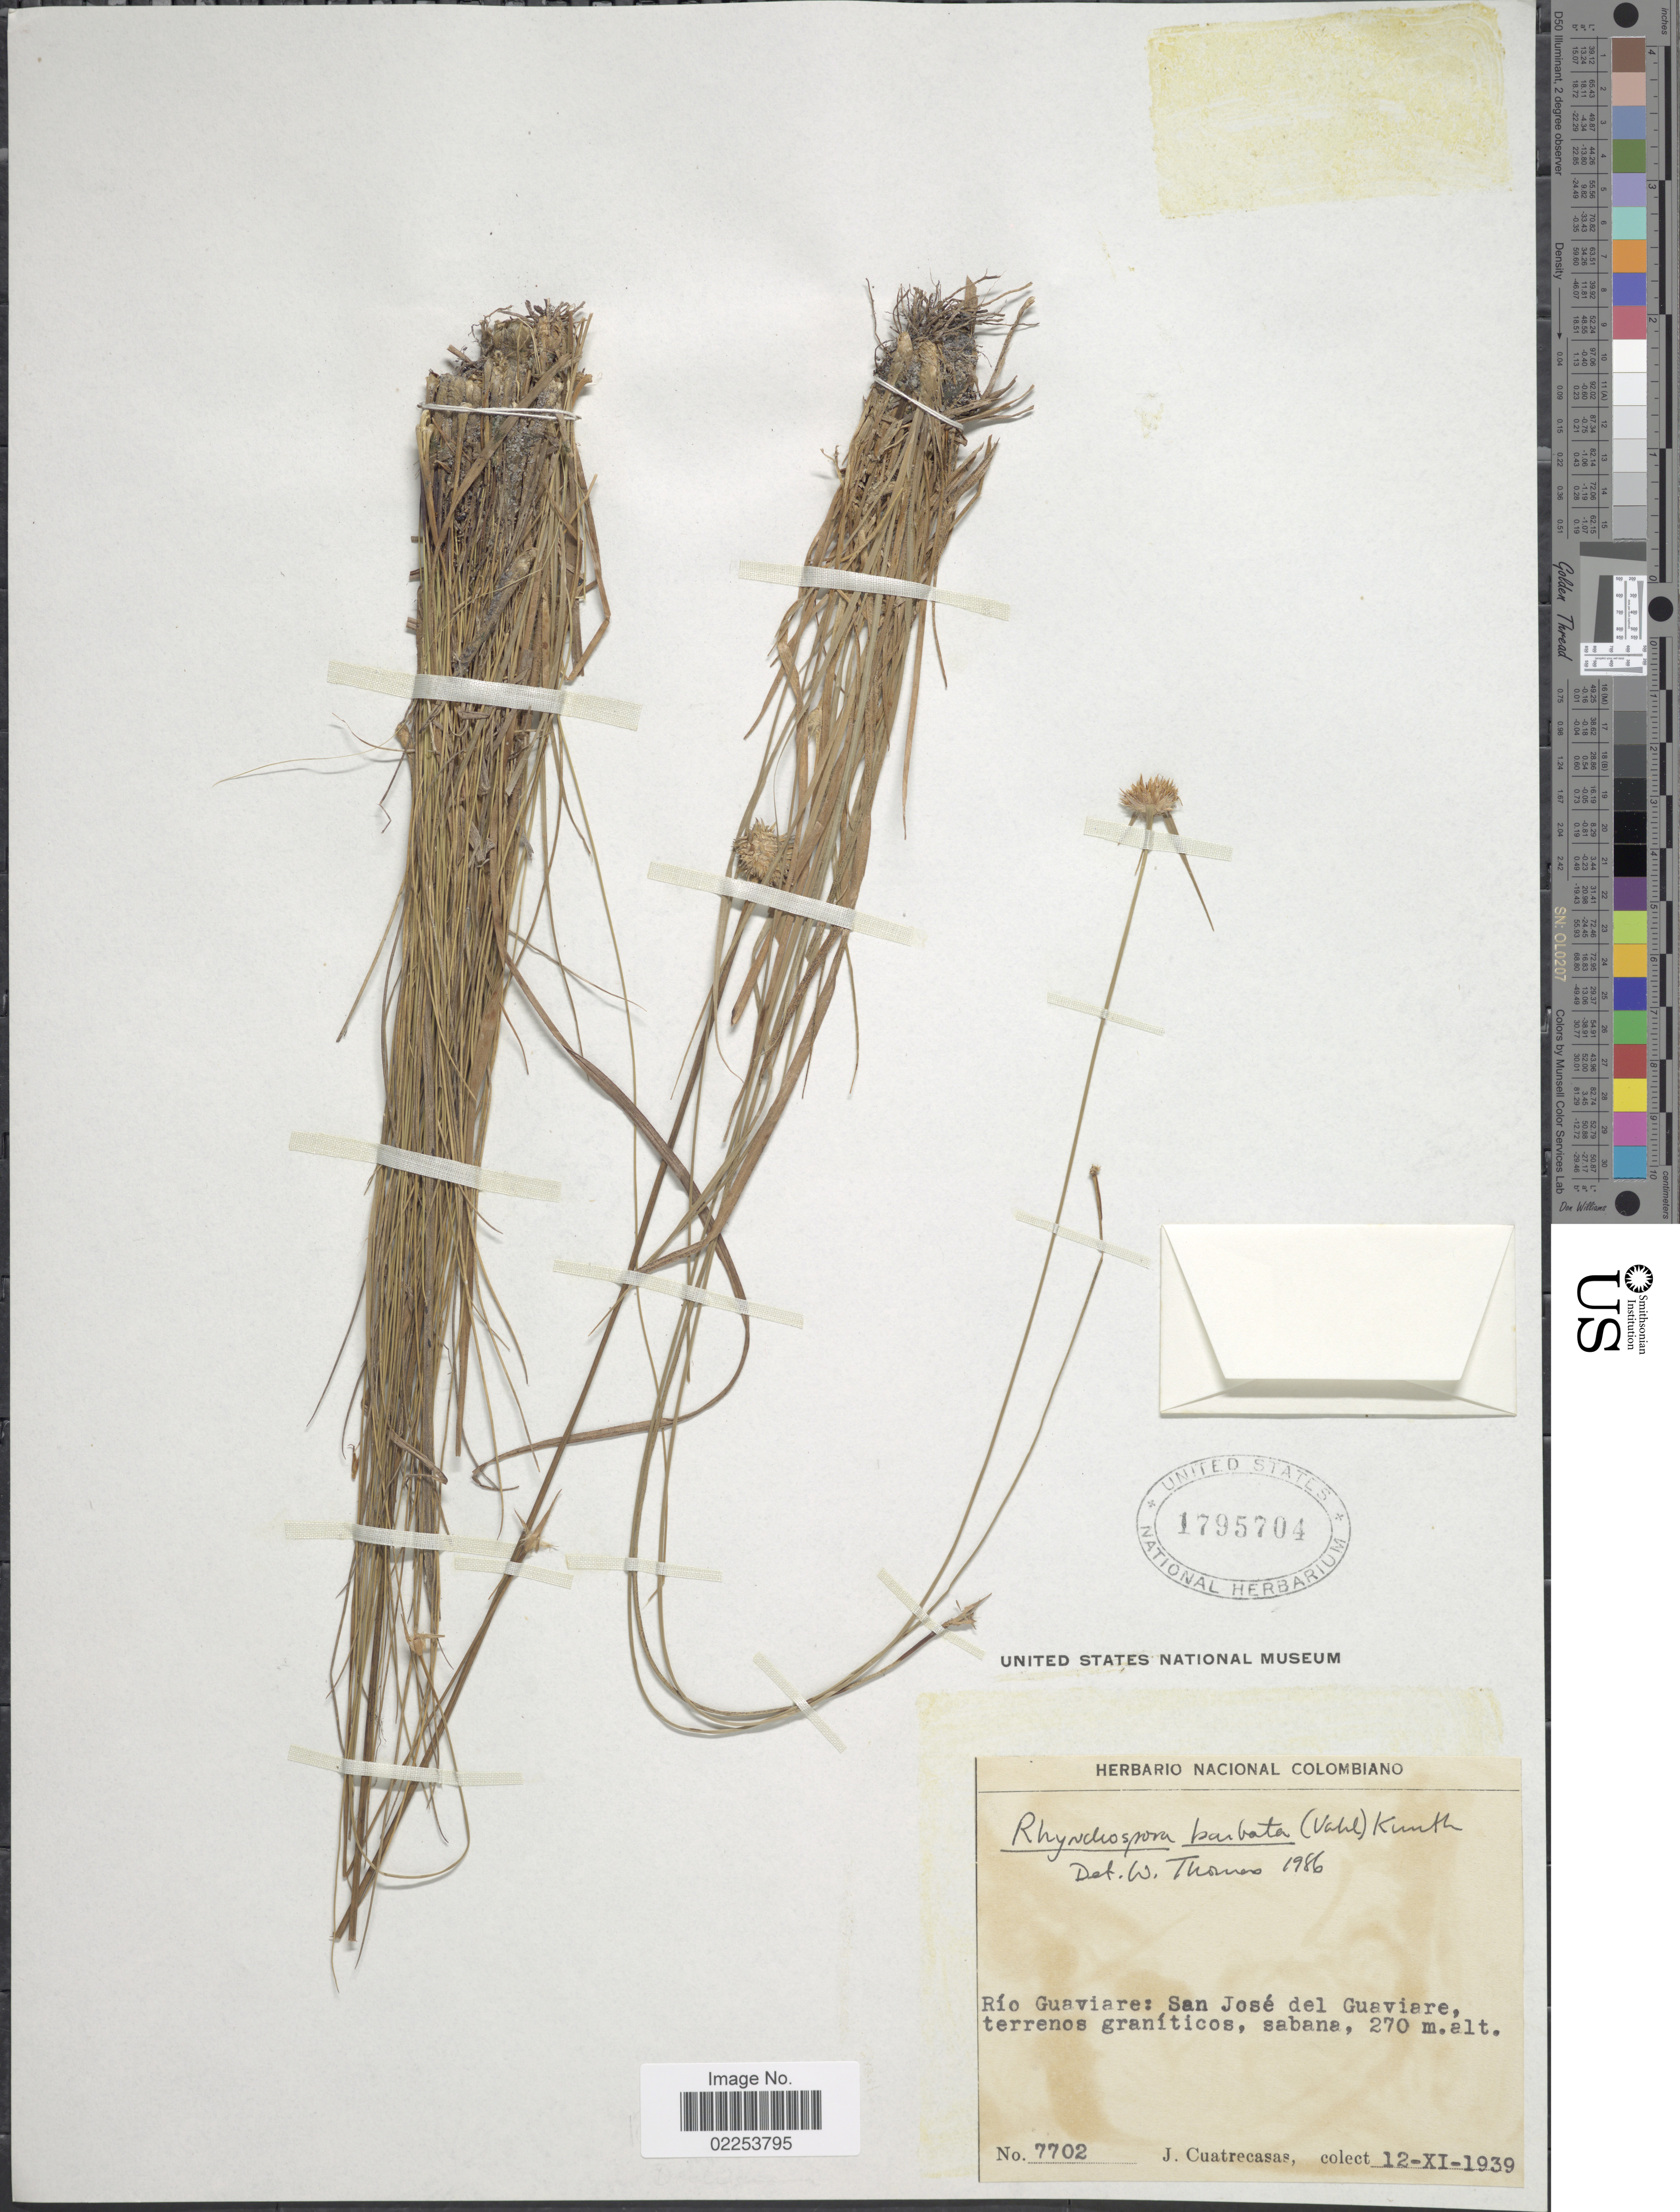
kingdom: Plantae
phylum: Tracheophyta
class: Liliopsida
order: Poales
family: Cyperaceae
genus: Rhynchospora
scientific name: Rhynchospora barbata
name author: (Vahl) Kunth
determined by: Alves, K.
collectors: J. Cuatrecasas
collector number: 7702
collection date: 1939-11-12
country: Colombia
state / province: Guaviare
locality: San Jose del Guaviare, Rio Guaviare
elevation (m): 270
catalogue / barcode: US 1795704